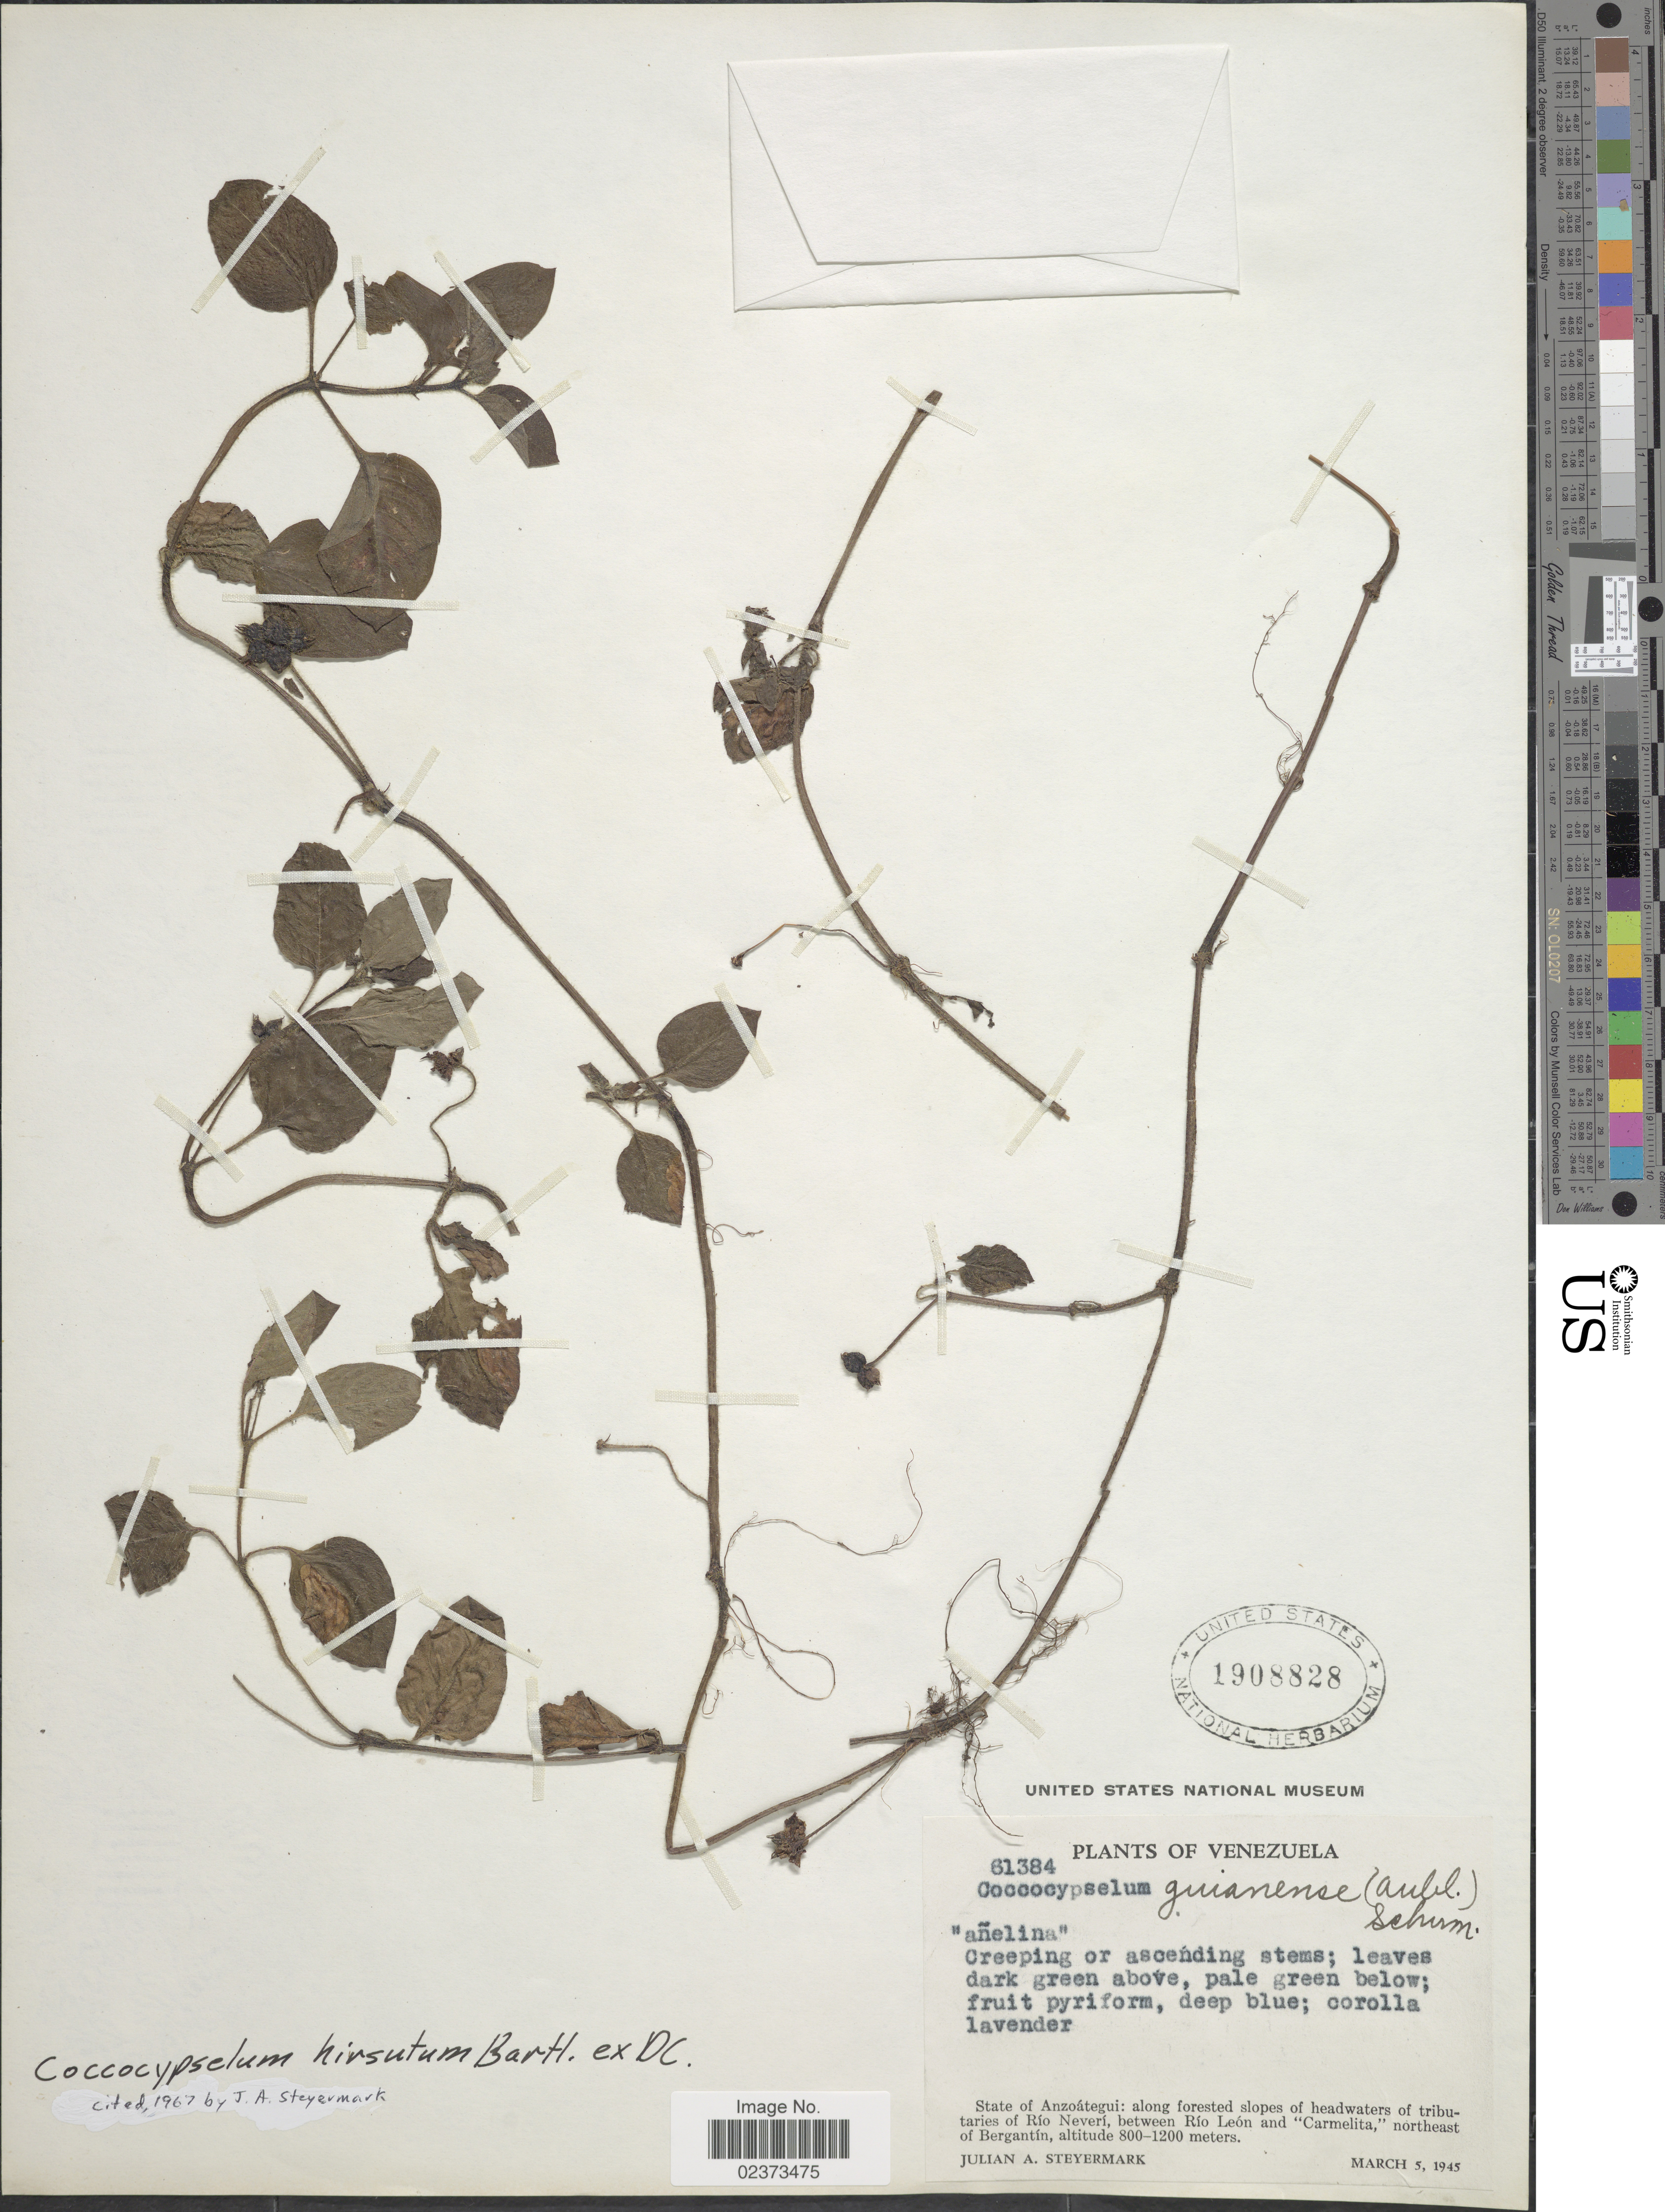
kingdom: Plantae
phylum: Tracheophyta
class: Magnoliopsida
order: Gentianales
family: Rubiaceae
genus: Coccocypselum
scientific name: Coccocypselum guianense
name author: (Aubl.) K. Schum.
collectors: J. Steyermark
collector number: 61384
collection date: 1945-03-05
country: Venezuela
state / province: Anzoategui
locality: Along forested slopes of headwaters of tributaries of Rio Neveri, between Rio Leon and "Carmelita", northeast of Bergantin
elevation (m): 800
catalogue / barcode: US 1908828